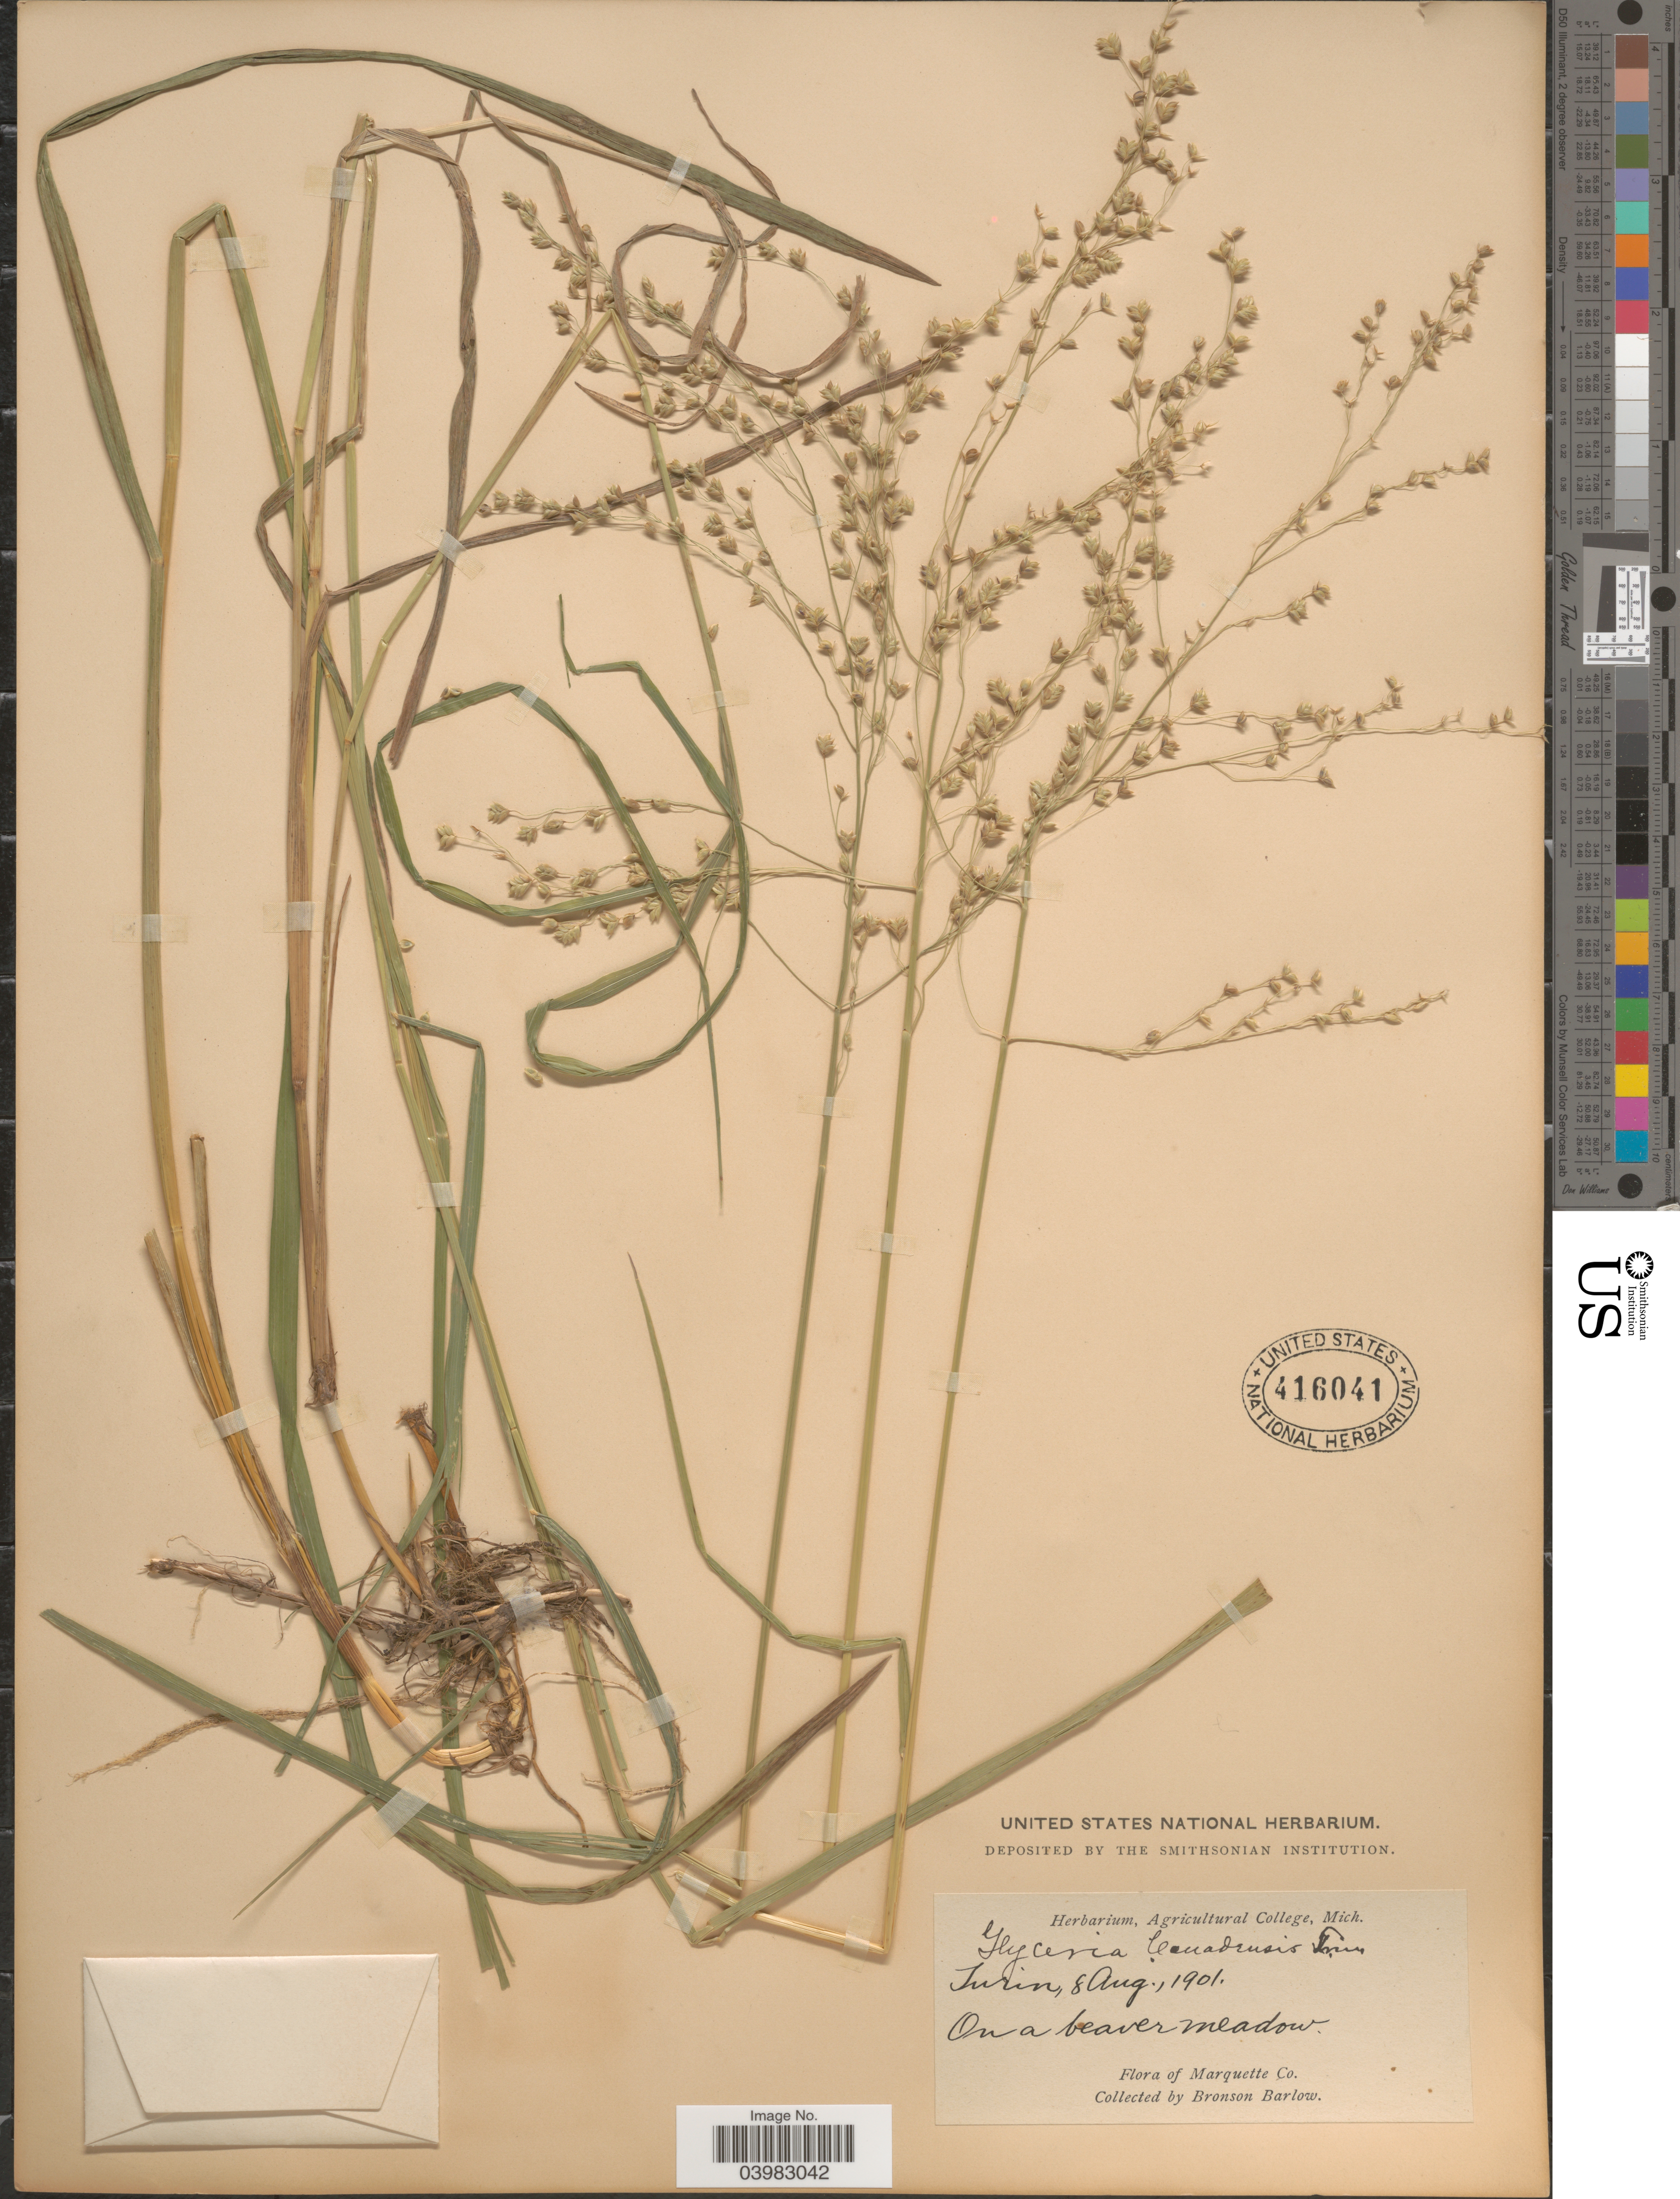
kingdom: Plantae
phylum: Tracheophyta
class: Liliopsida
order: Poales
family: Poaceae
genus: Glyceria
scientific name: Glyceria canadensis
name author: (Michx.) Trin.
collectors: Barlow, B.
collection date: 1901-08-08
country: United States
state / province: Michigan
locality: Turin. On a beaver meadow. Marquette Co.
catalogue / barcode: US 416041